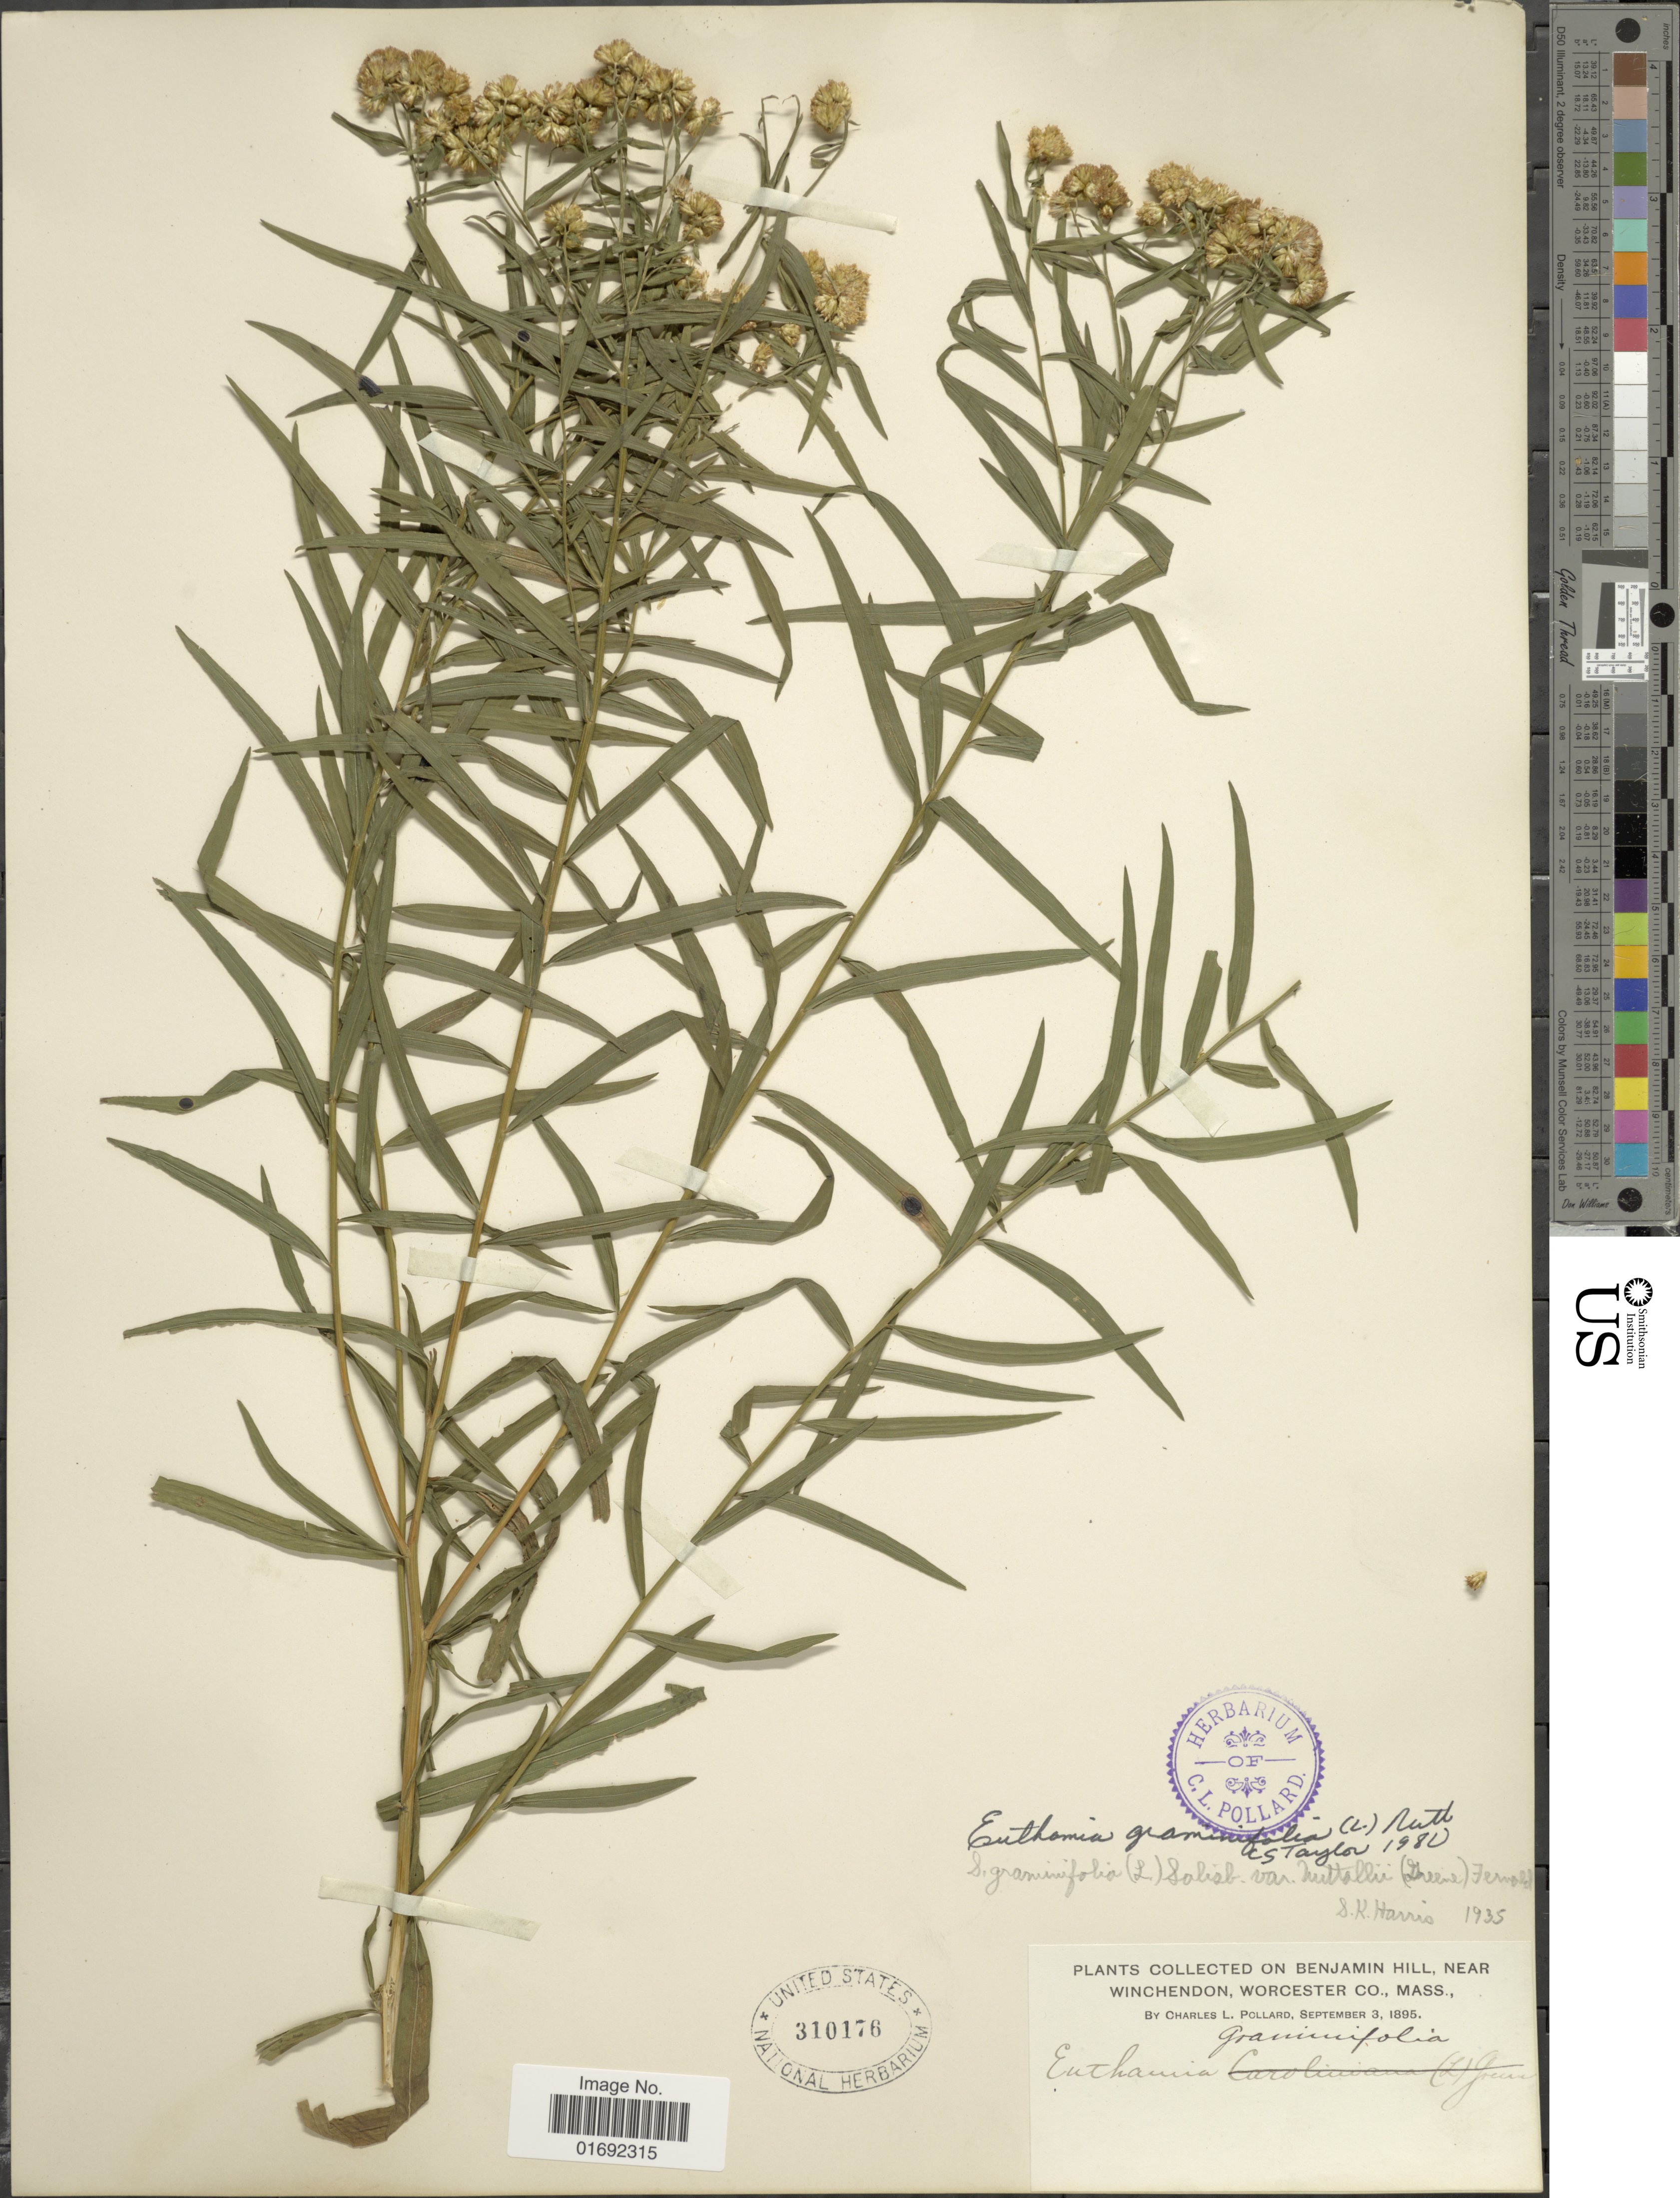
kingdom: Plantae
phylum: Tracheophyta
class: Magnoliopsida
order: Asterales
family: Asteraceae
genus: Euthamia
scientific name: Euthamia graminifolia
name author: (L.) Nutt.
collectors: C. L. Pollard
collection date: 1895-09-03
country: United States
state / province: Massachusetts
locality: Benjamin Hill, near Winchendon, Worcester Co., Mass.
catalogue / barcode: US 310176